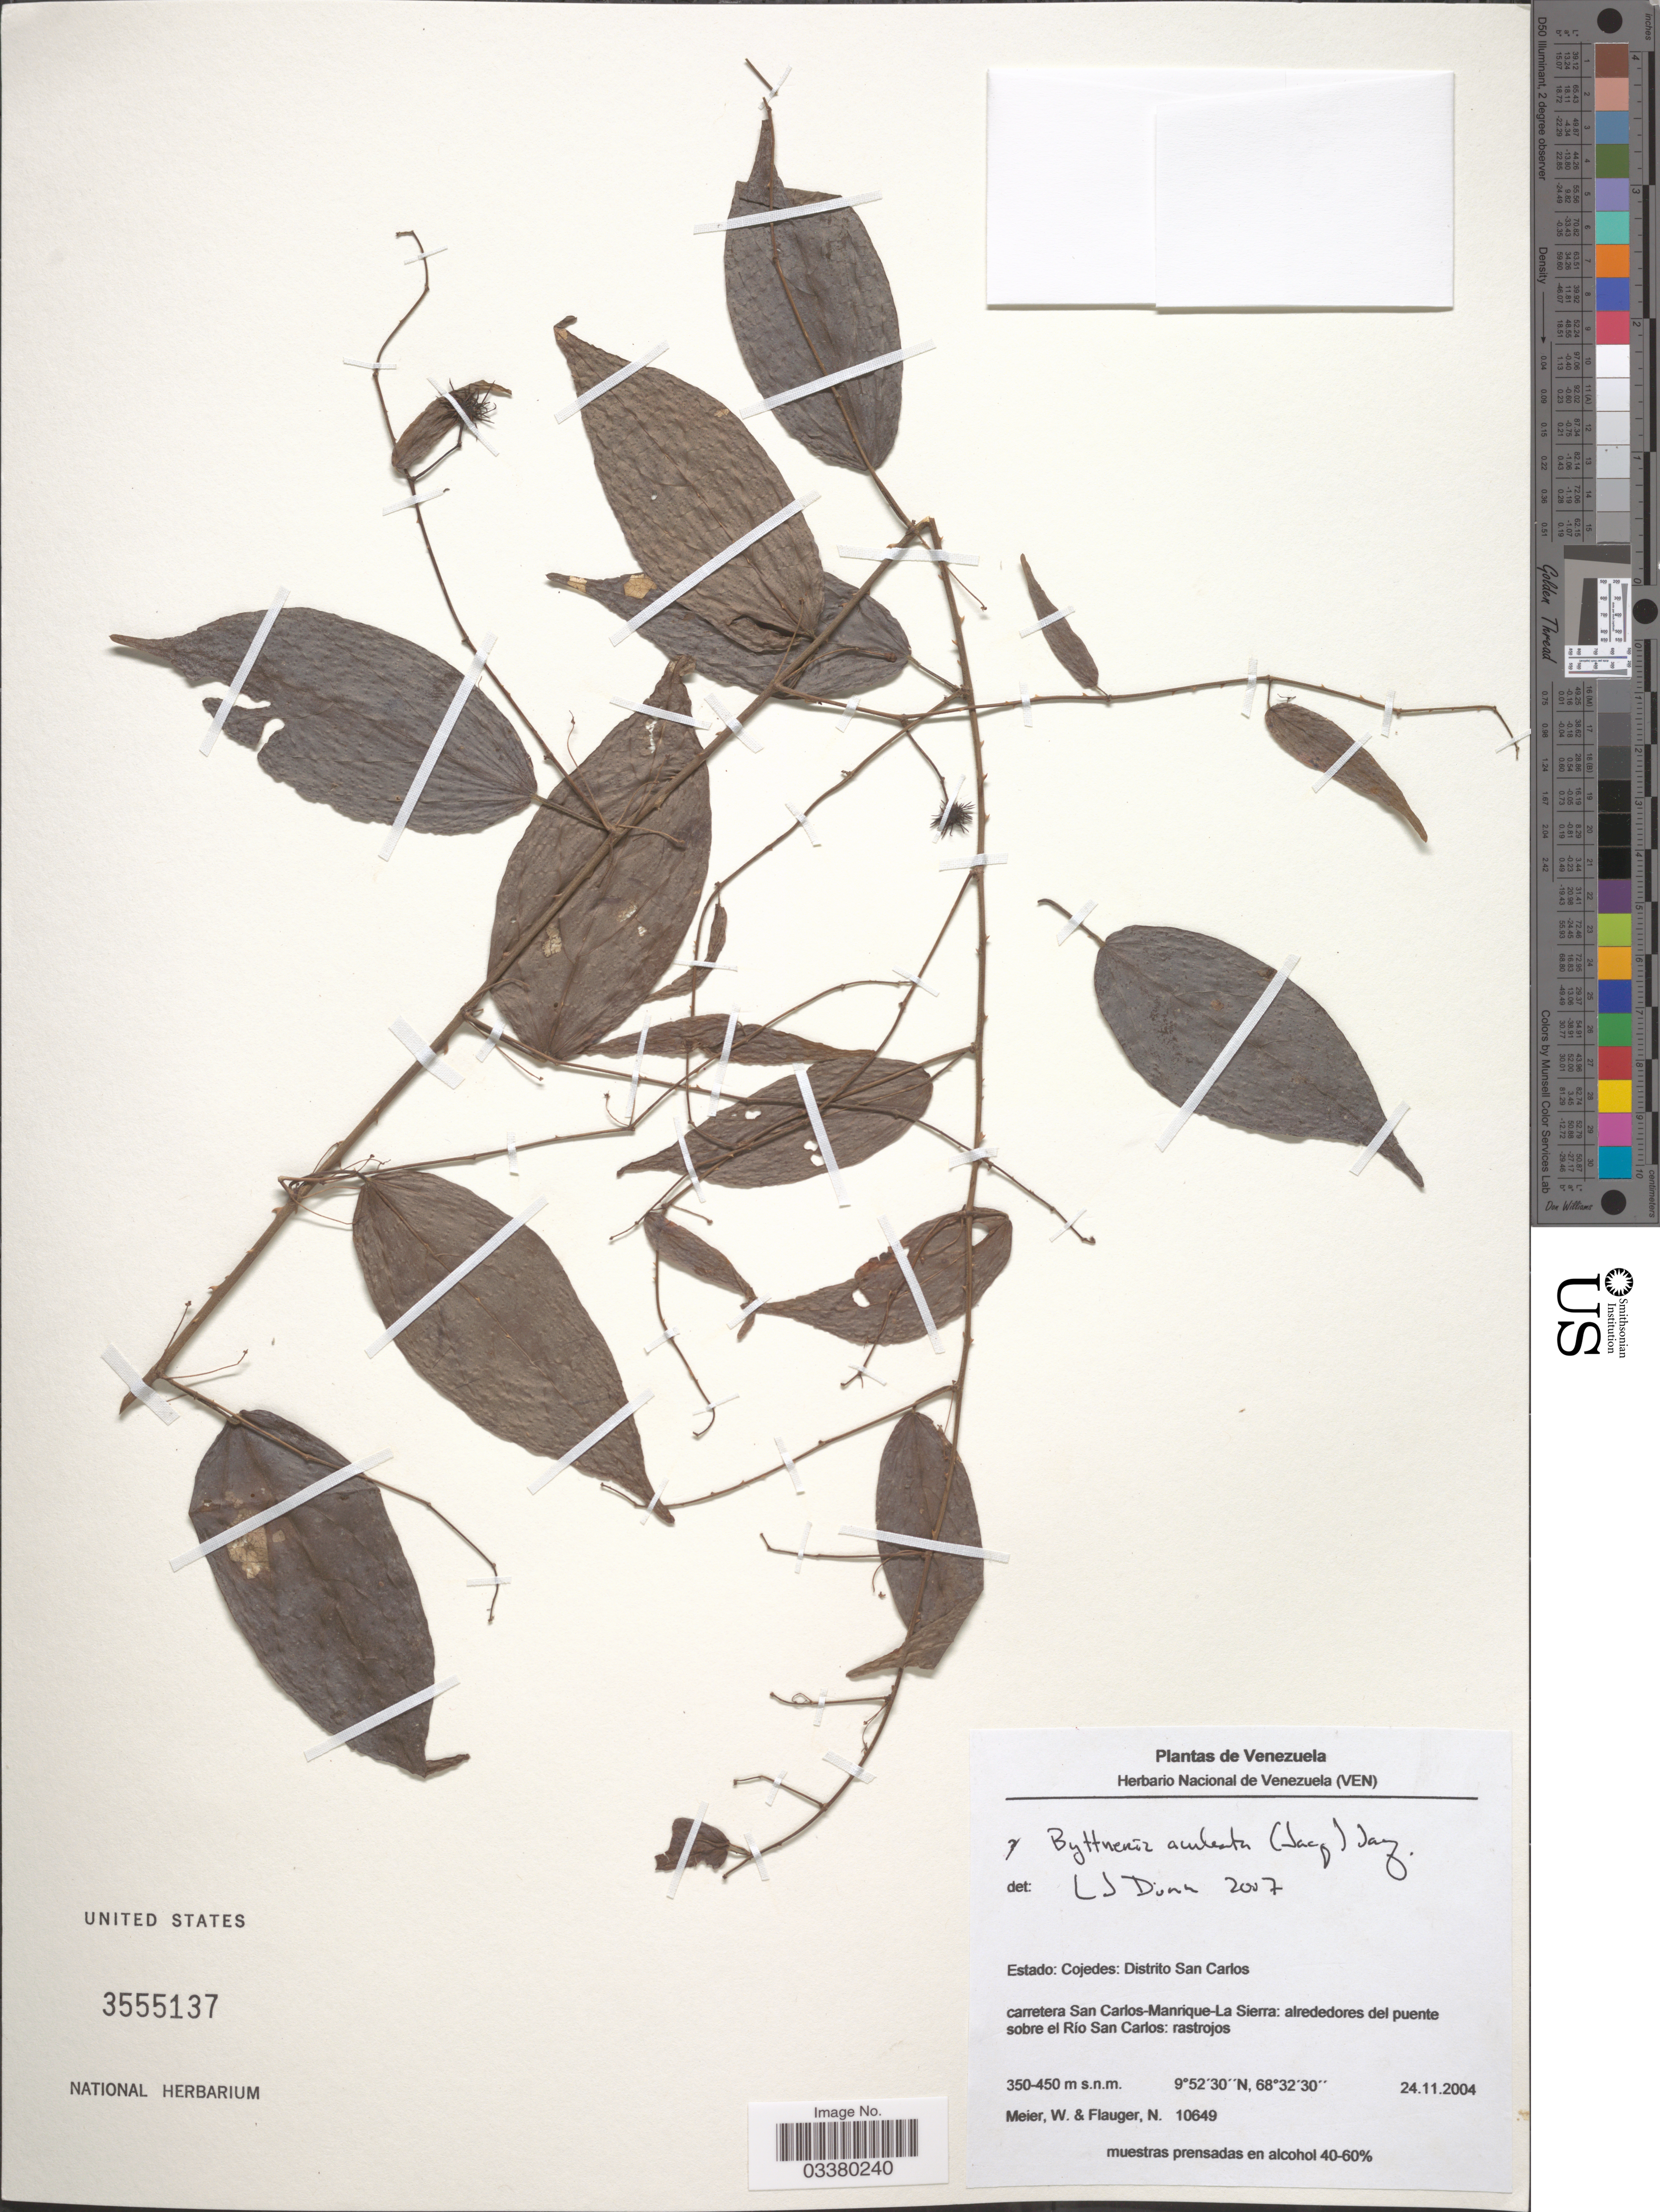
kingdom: Plantae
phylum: Tracheophyta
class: Magnoliopsida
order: Malvales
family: Malvaceae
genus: Byttneria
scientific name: Byttneria aculeata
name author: (Jacq.) Jacq.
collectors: W. Meier & N. Flauger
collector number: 10649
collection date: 2004-11-24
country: Venezuela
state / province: Cojedes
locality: Distrito San Carlos. Carretera San Carlos-Manrique-La Sierra: alrededores del puente sobre el Río San Carlos: rastrojos.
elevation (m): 350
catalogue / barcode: US 3555137